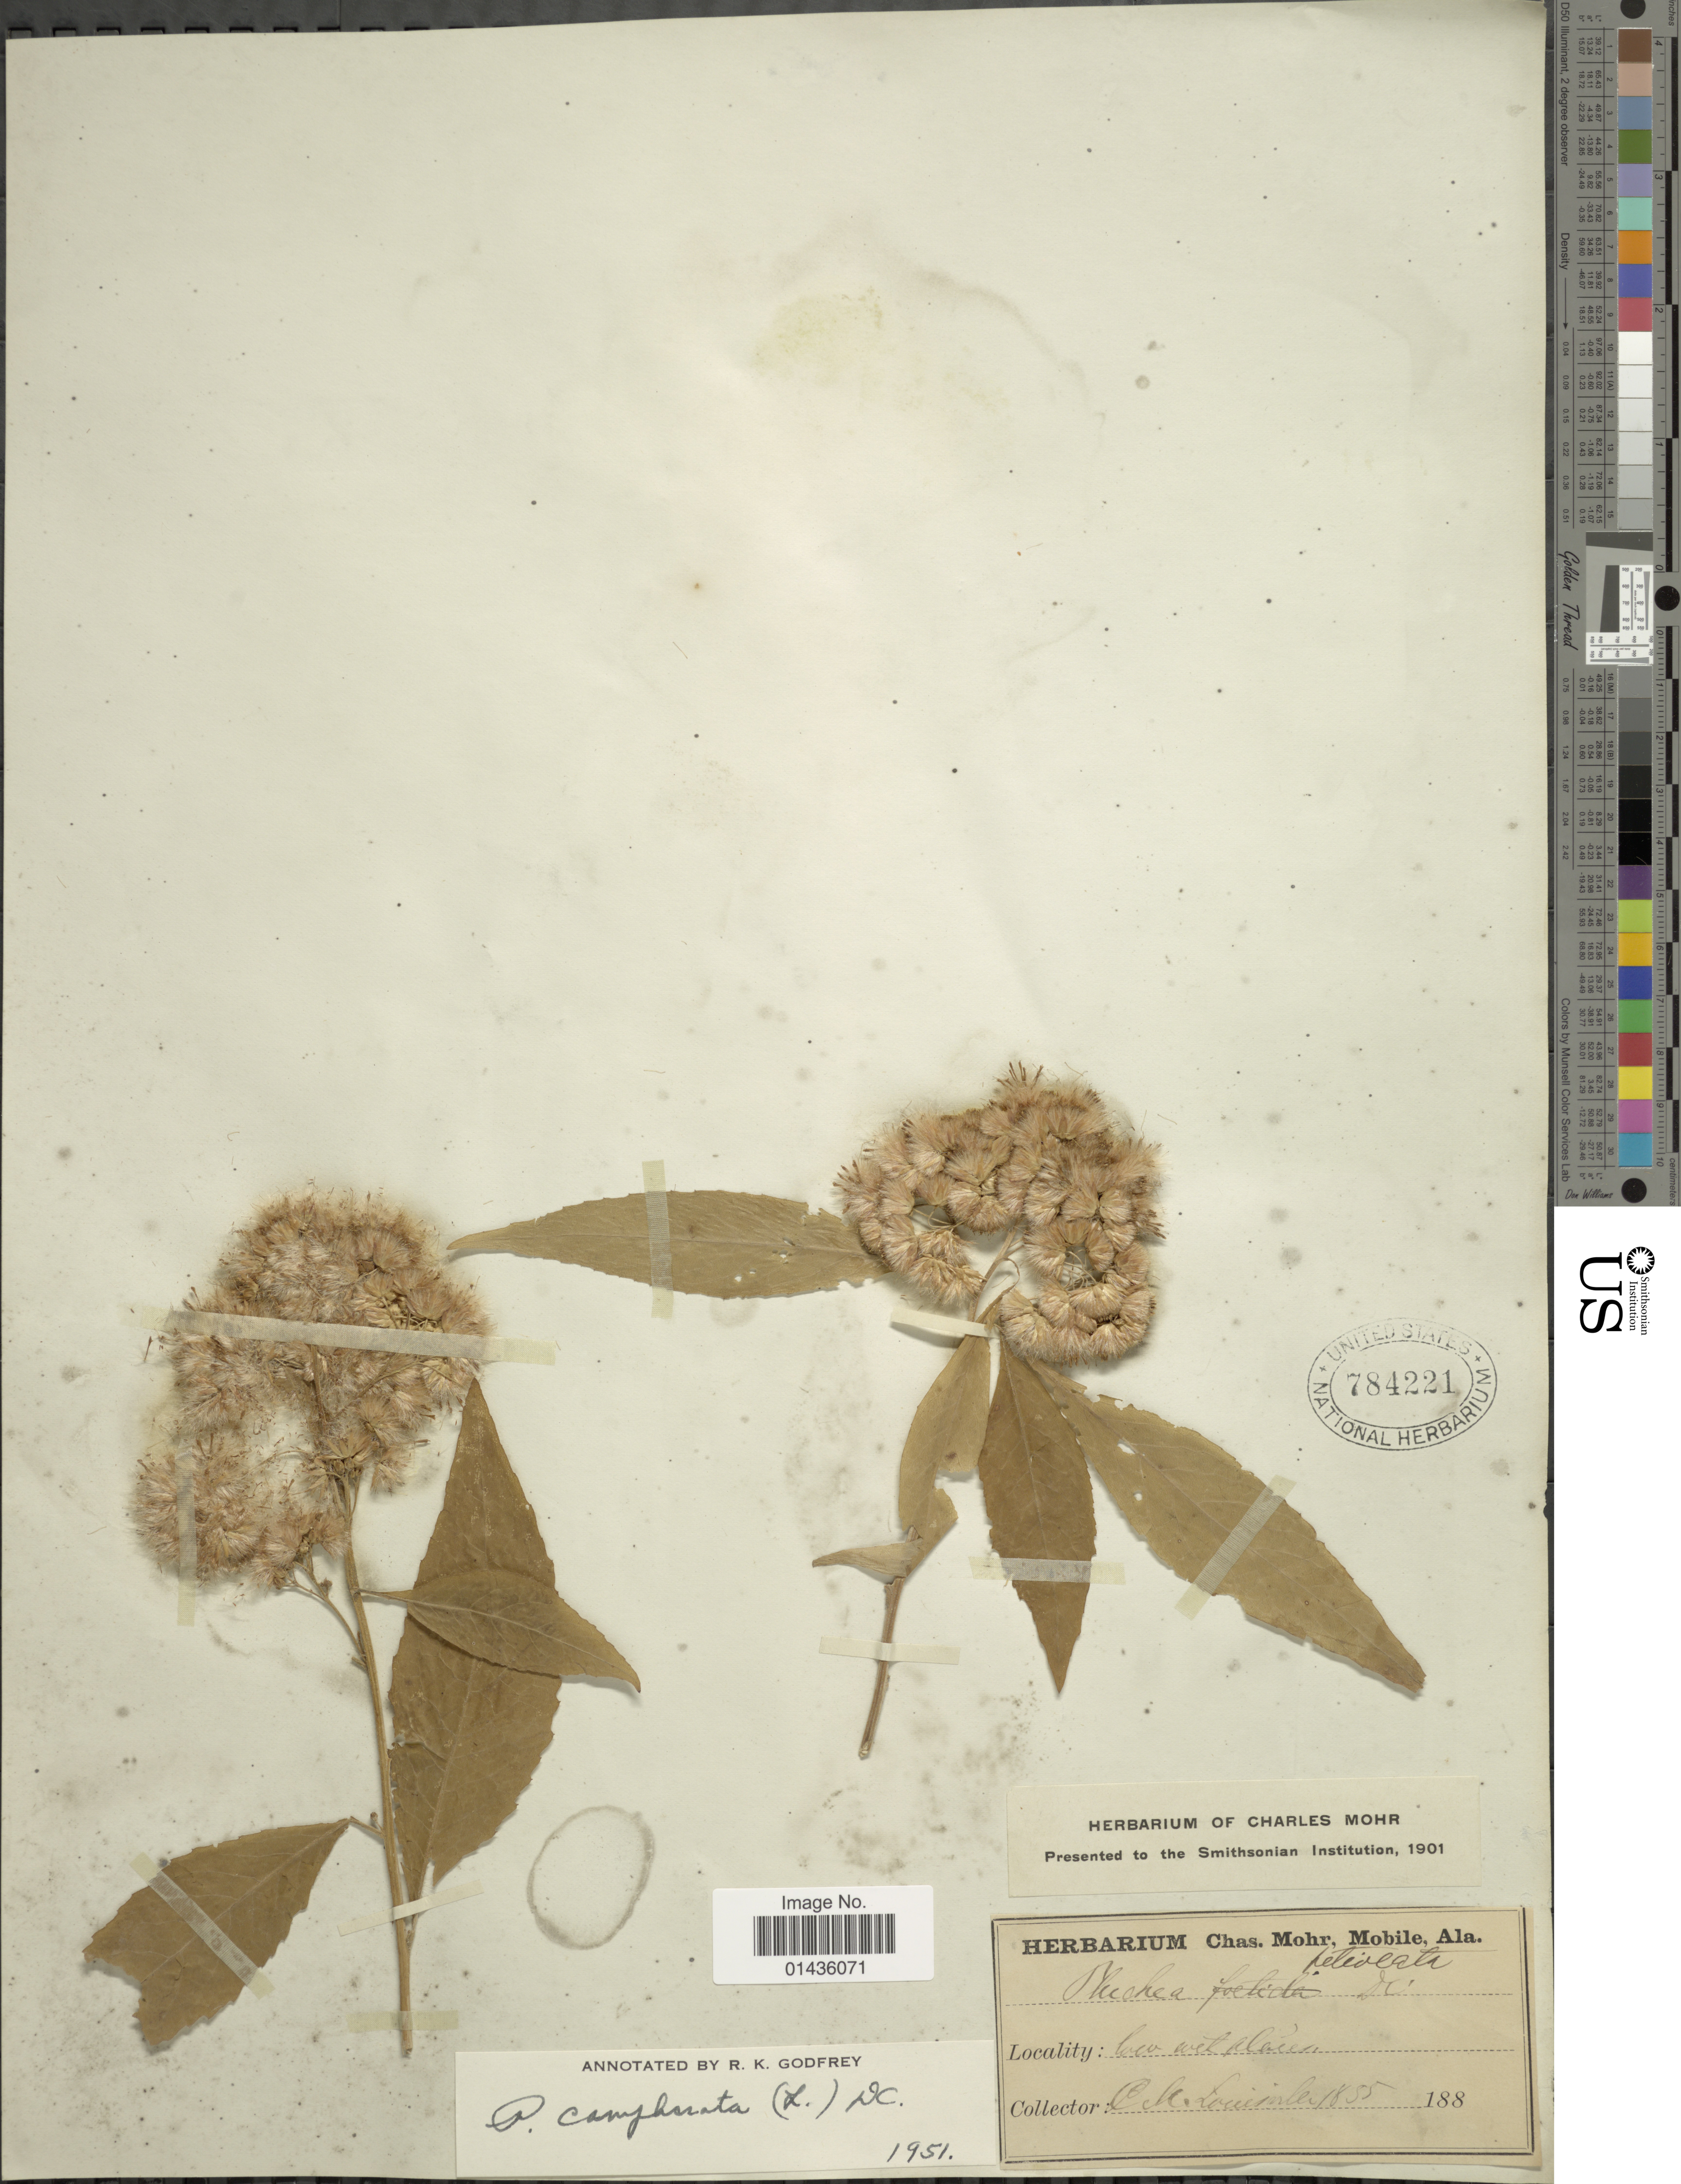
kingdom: Plantae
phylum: Tracheophyta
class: Magnoliopsida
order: Asterales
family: Asteraceae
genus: Pluchea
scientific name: Pluchea camphorata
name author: (L.) DC.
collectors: Mohr, C. T. (herbarium)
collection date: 1855-11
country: United States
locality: Low wet places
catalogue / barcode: US 784221